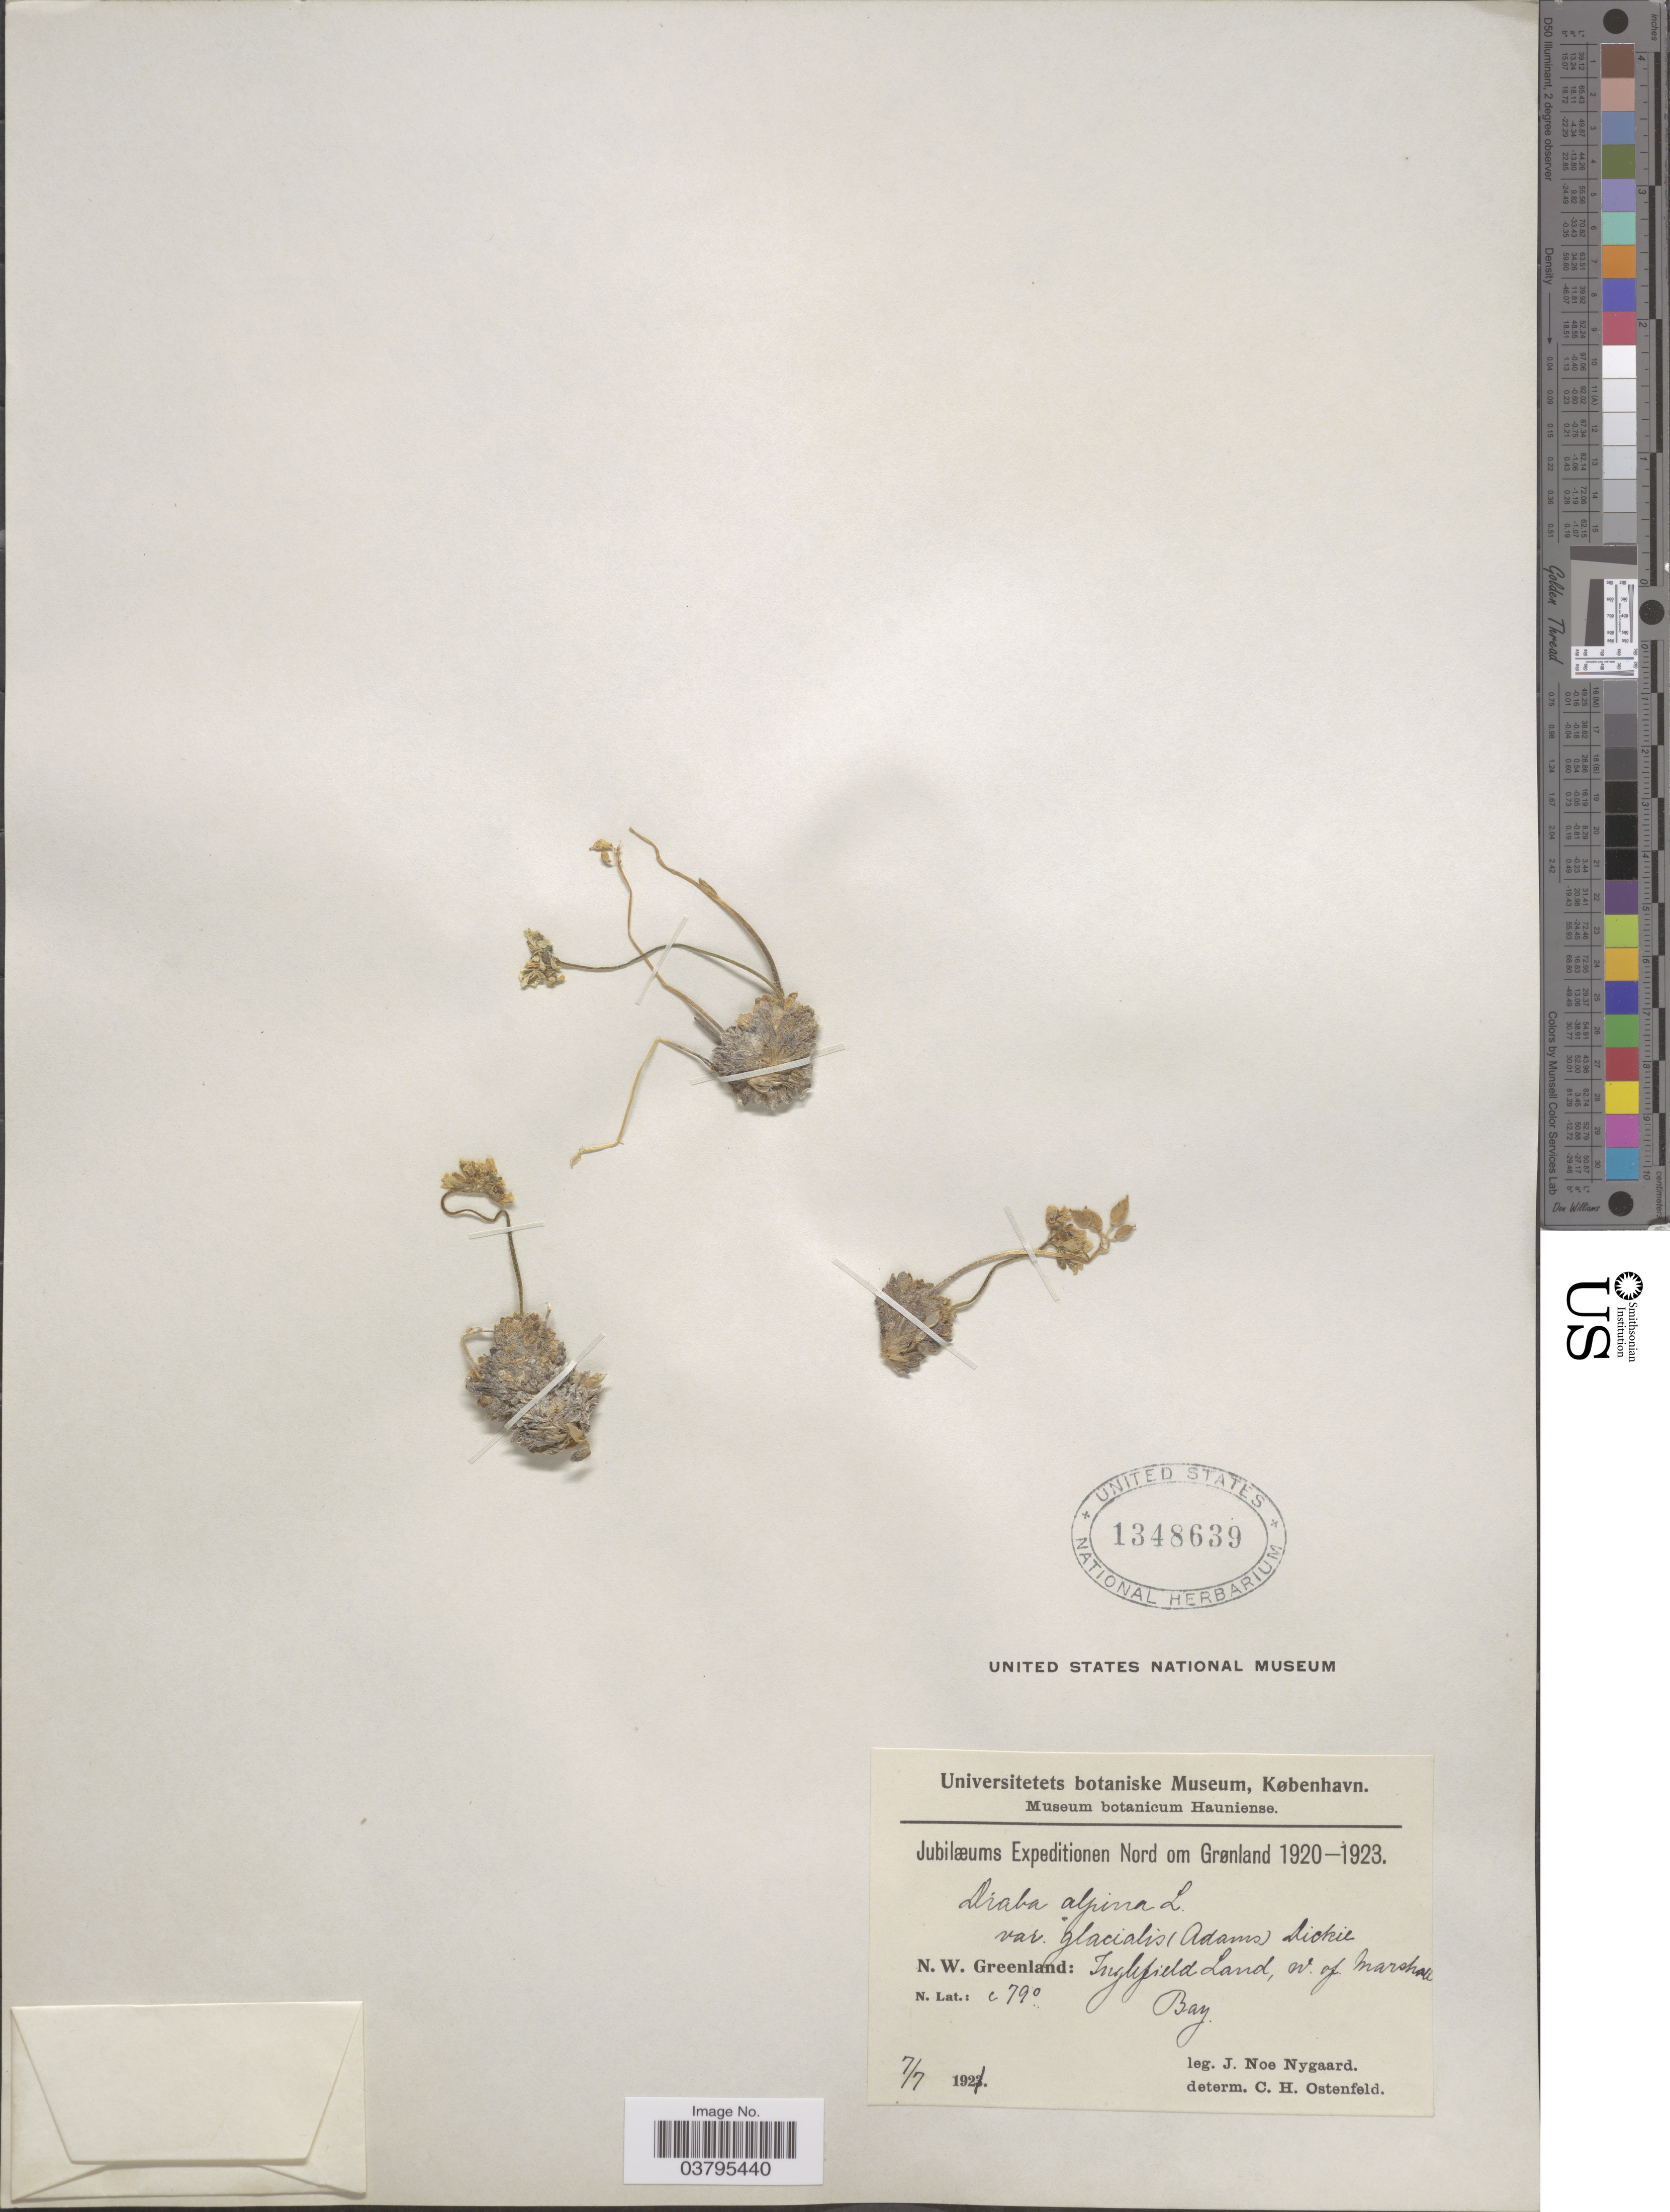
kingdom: Plantae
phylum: Tracheophyta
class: Magnoliopsida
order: Brassicales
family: Brassicaceae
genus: Draba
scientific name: Draba alpina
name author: L.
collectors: J. Nygaard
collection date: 1921-07-07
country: Greenland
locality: Nord om Grønland. N. W. Greenland: Inglefield Land, W. of Marshall Bay.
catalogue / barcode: US 1348639